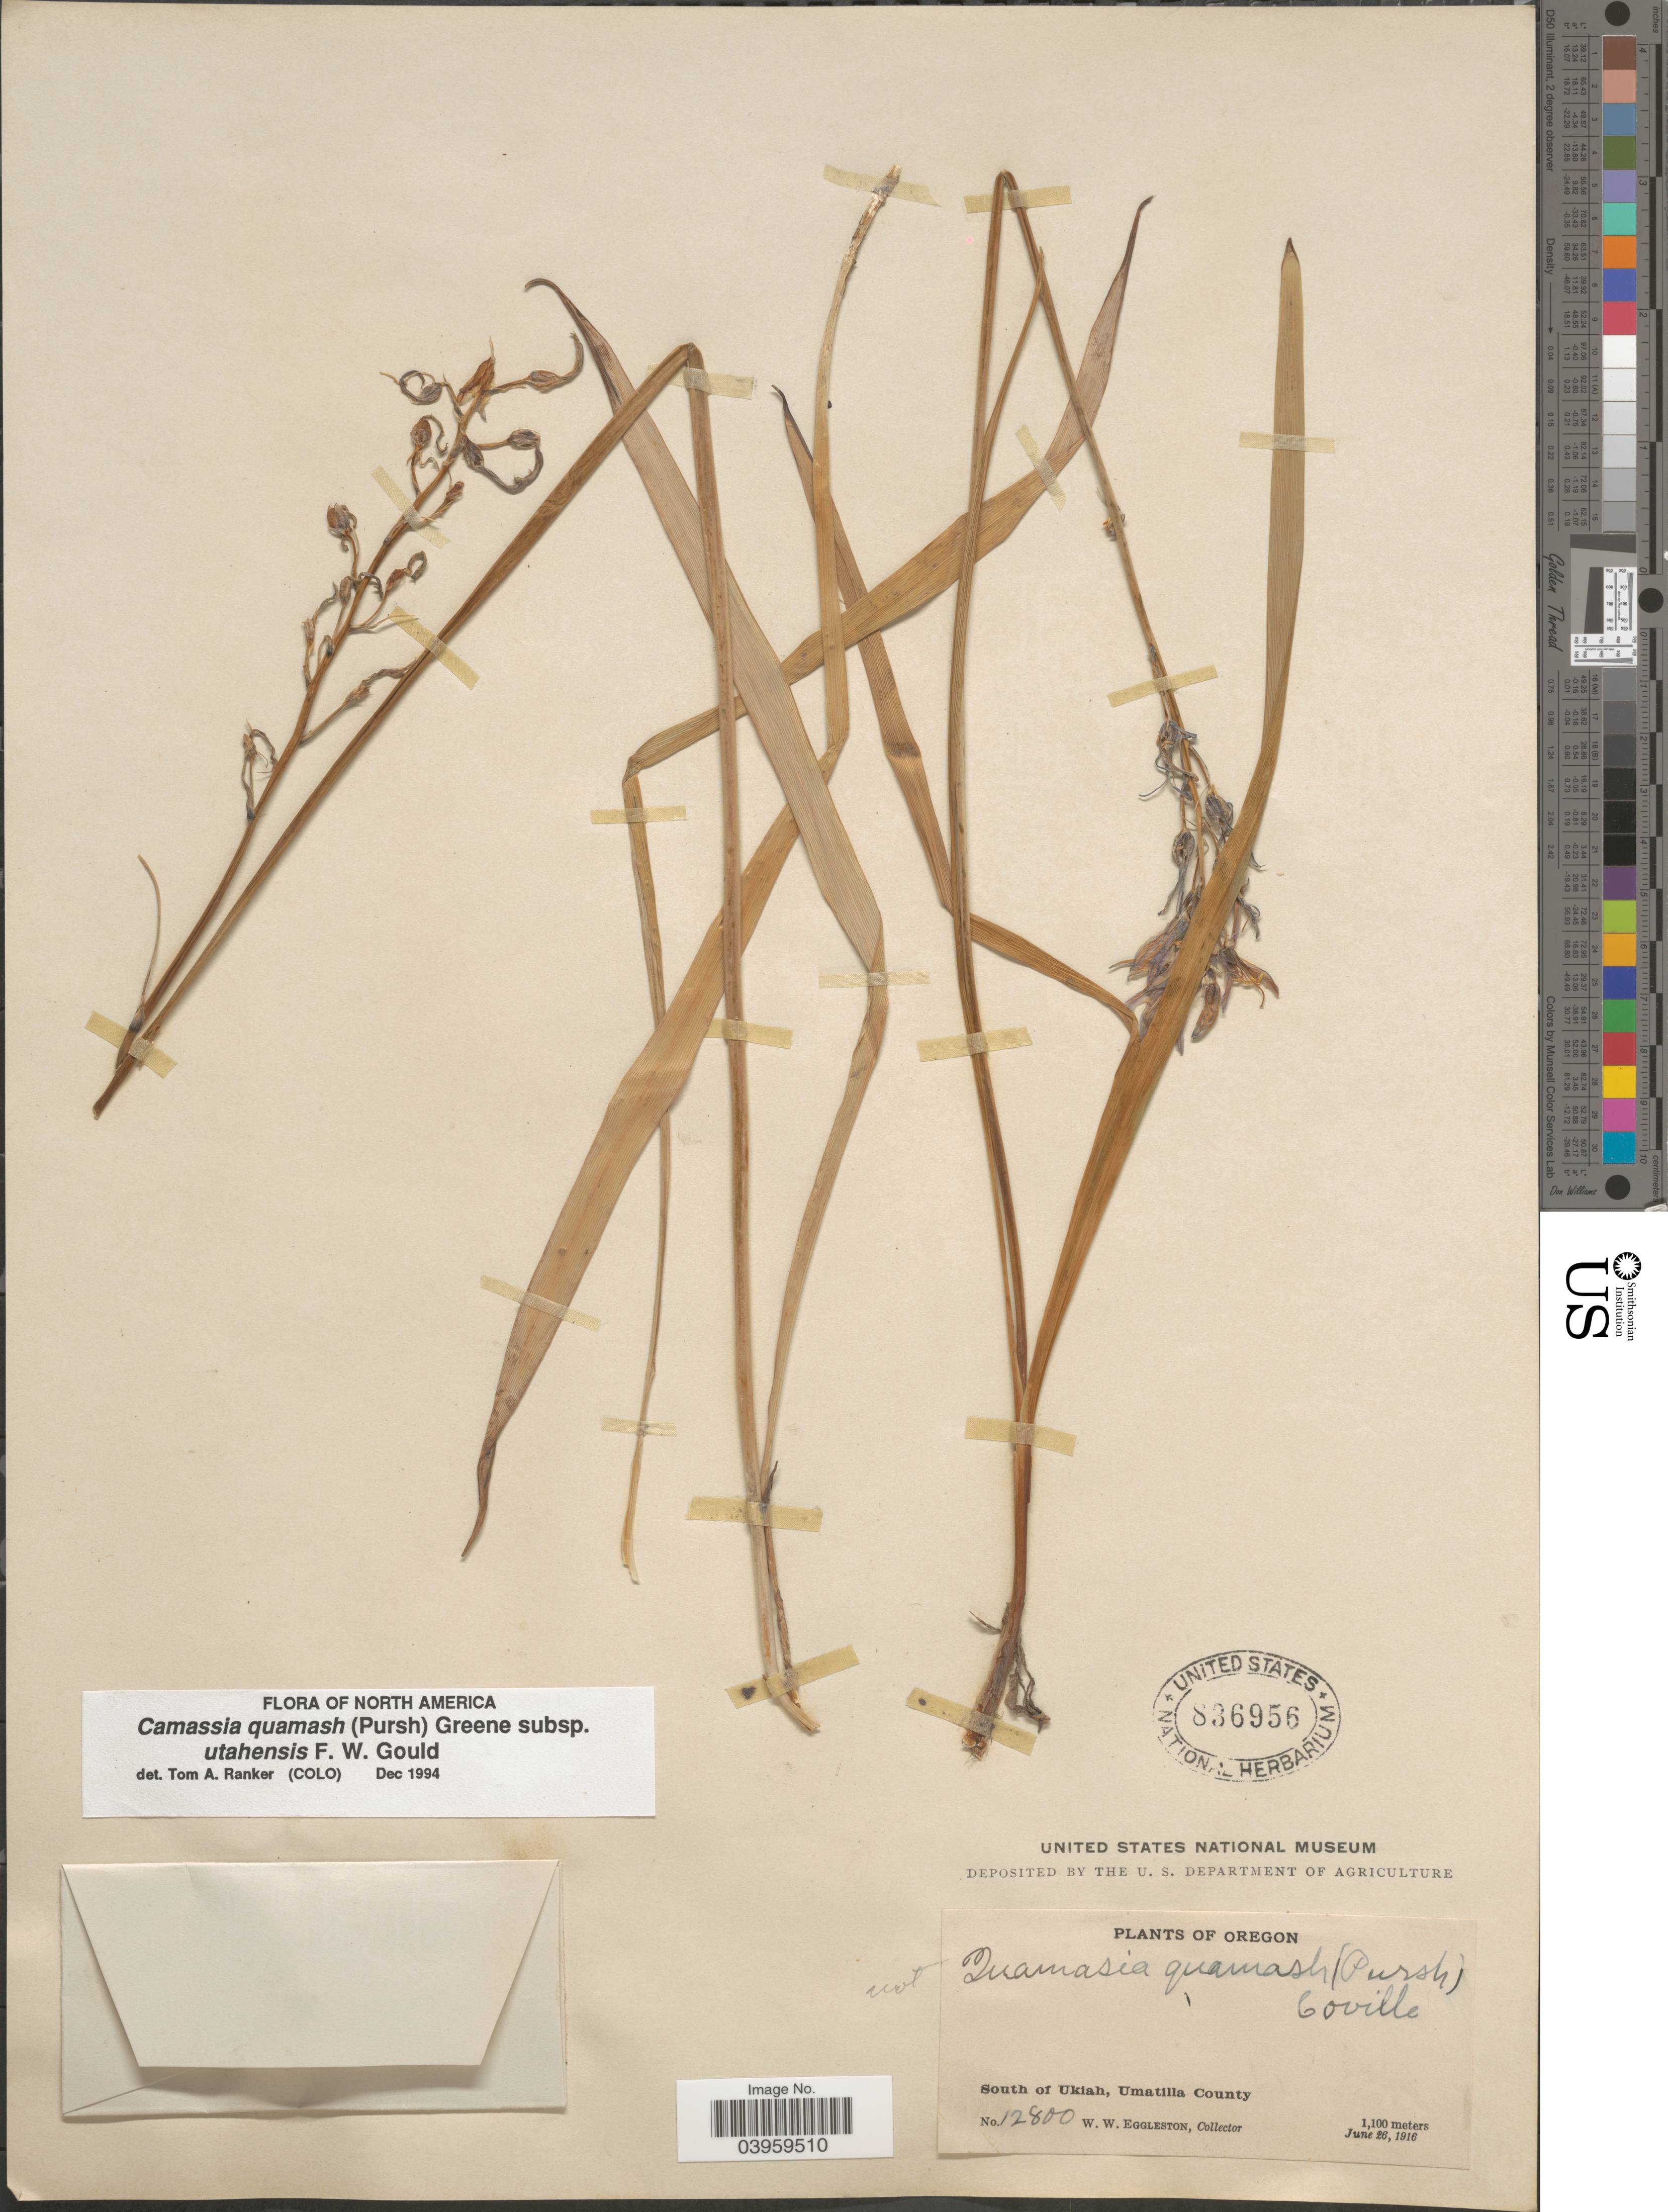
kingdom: Plantae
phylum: Tracheophyta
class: Liliopsida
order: Asparagales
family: Asparagaceae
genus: Camassia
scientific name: Camassia quamash subsp. utahensis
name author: Gould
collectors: W. W. Eggleston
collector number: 12800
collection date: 1916-06-26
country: United States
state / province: Oregon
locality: South of Ukiah, Umatilla County.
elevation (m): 1100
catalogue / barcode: US 836956